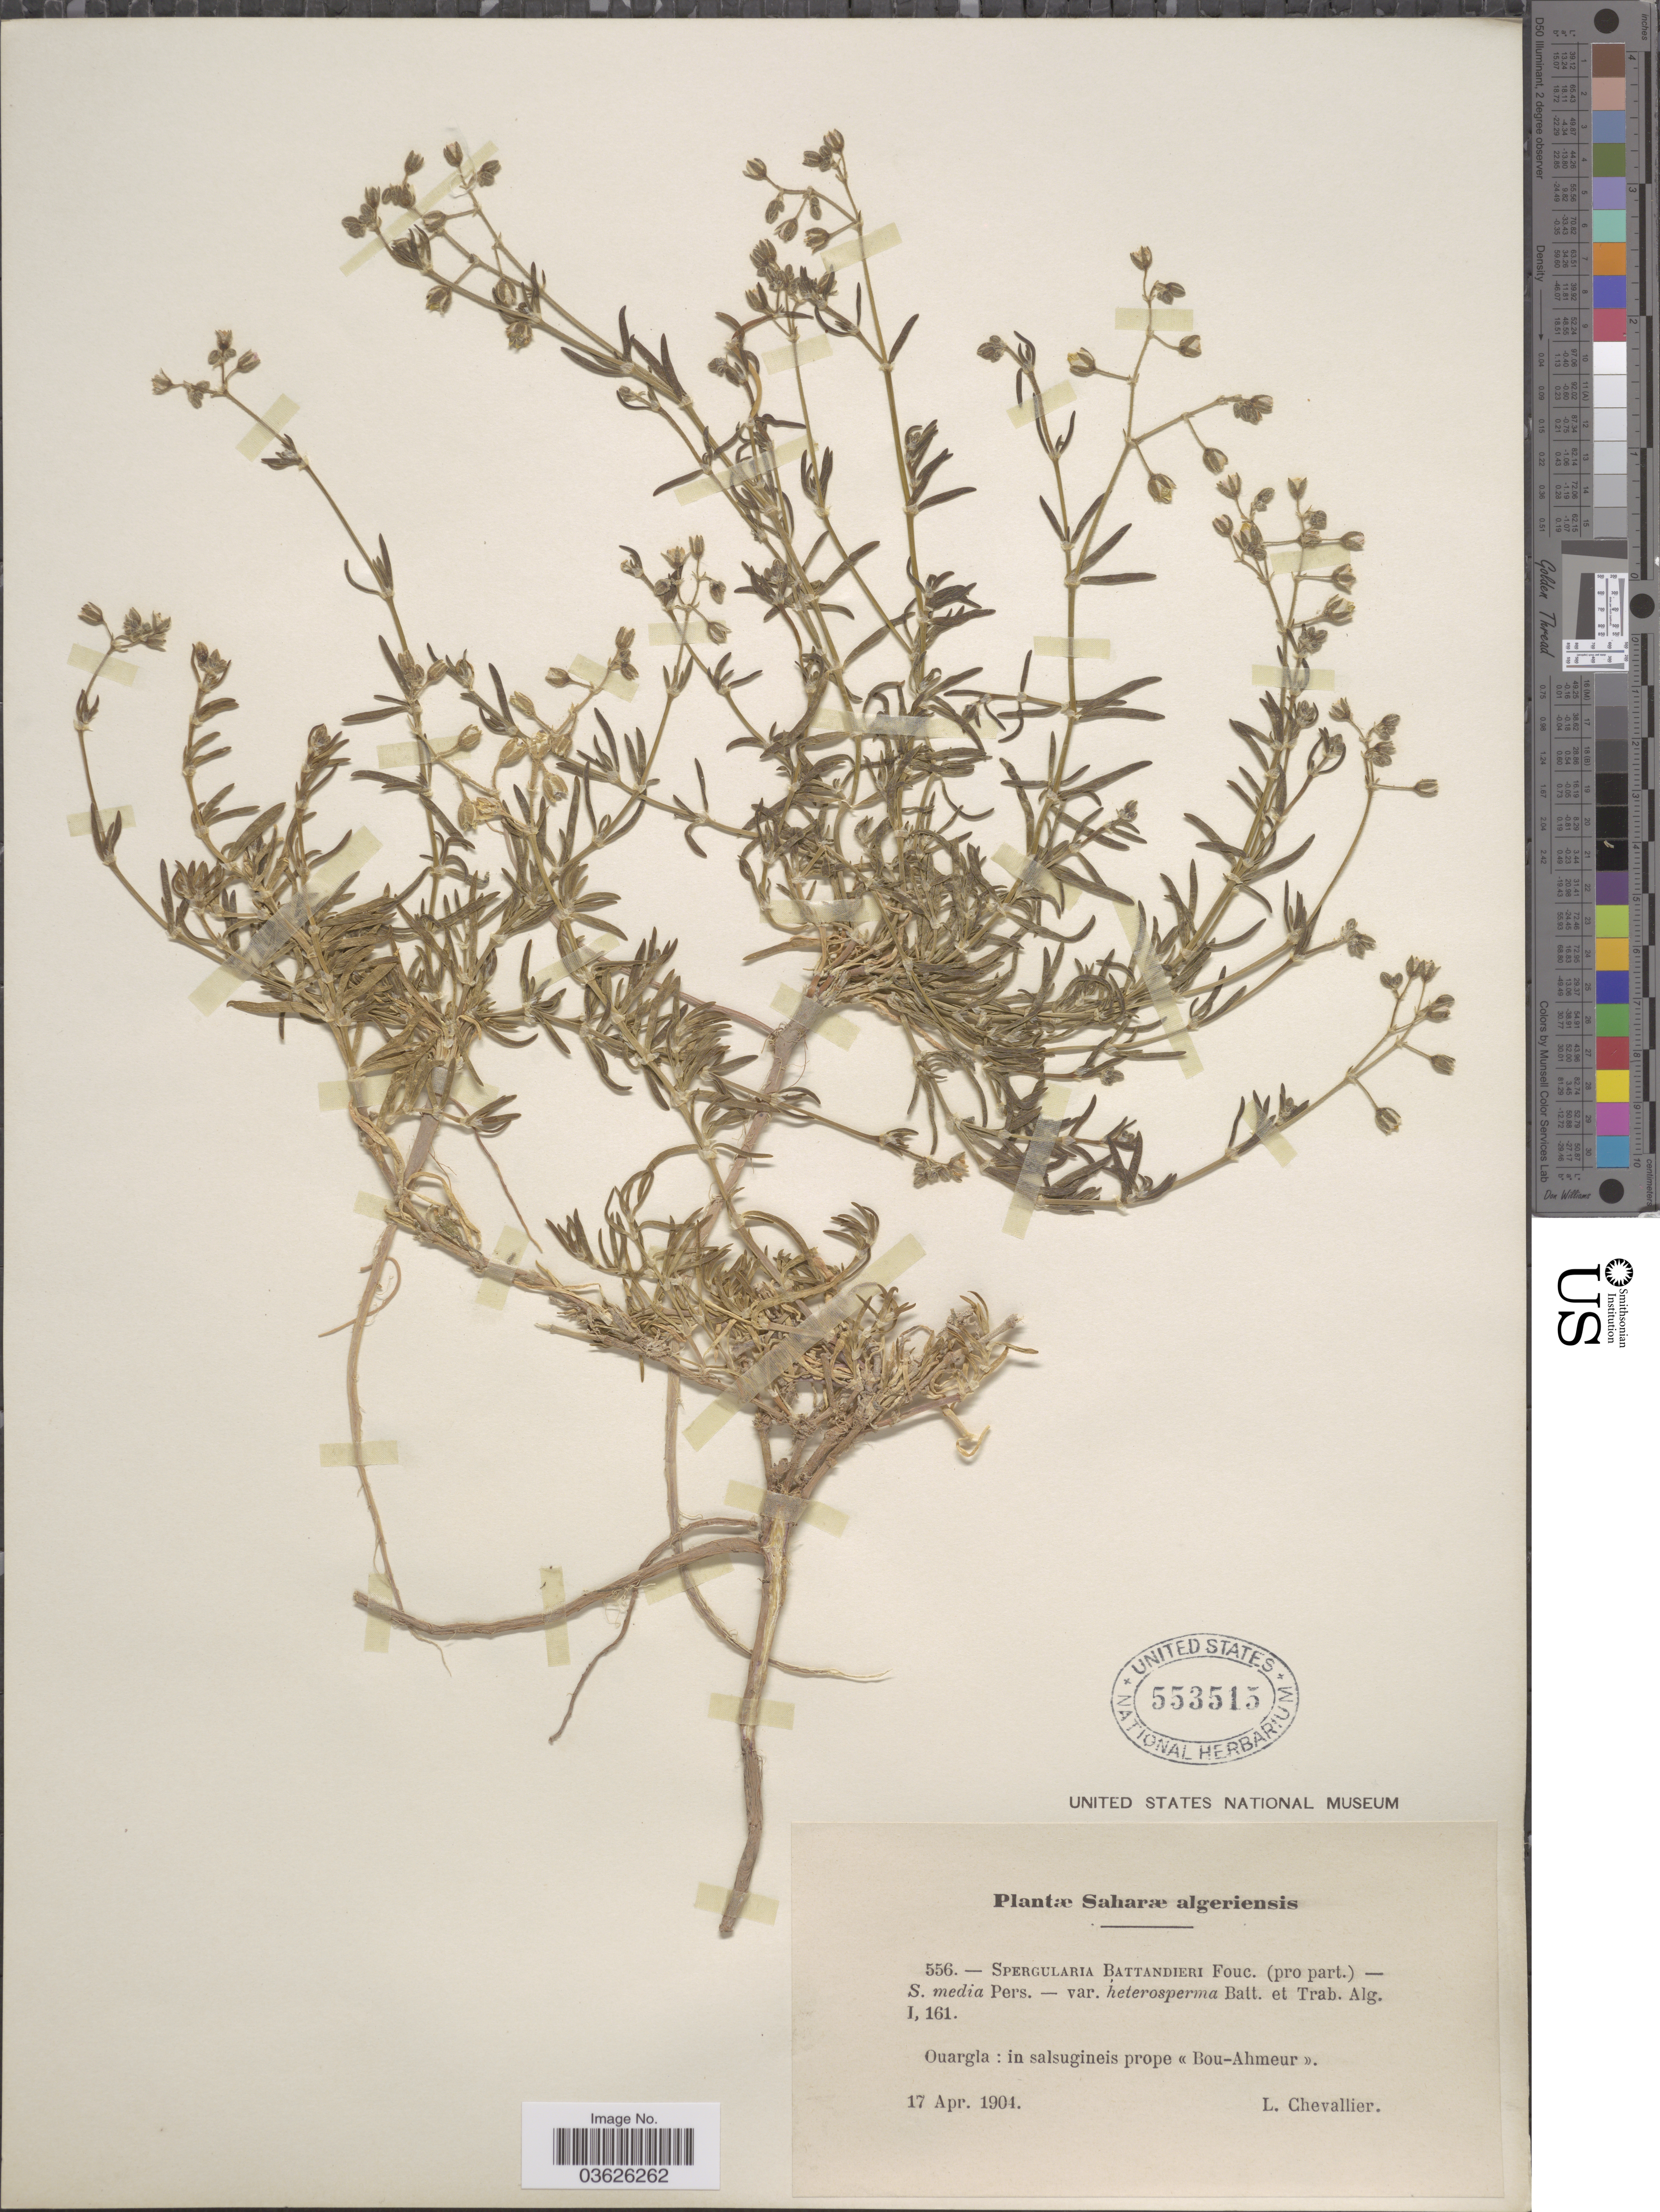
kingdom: Plantae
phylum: Tracheophyta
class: Magnoliopsida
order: Caryophyllales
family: Caryophyllaceae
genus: Spergularia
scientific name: Spergularia battandieri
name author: Foucaud ex E.A. Durand & Barratte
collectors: L. Chevallier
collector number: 556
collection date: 1904-04-17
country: Algeria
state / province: Ouargla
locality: Saharæ algeriensis. In salsugineis prope «Bou-Ahmeur».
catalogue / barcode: US 553515